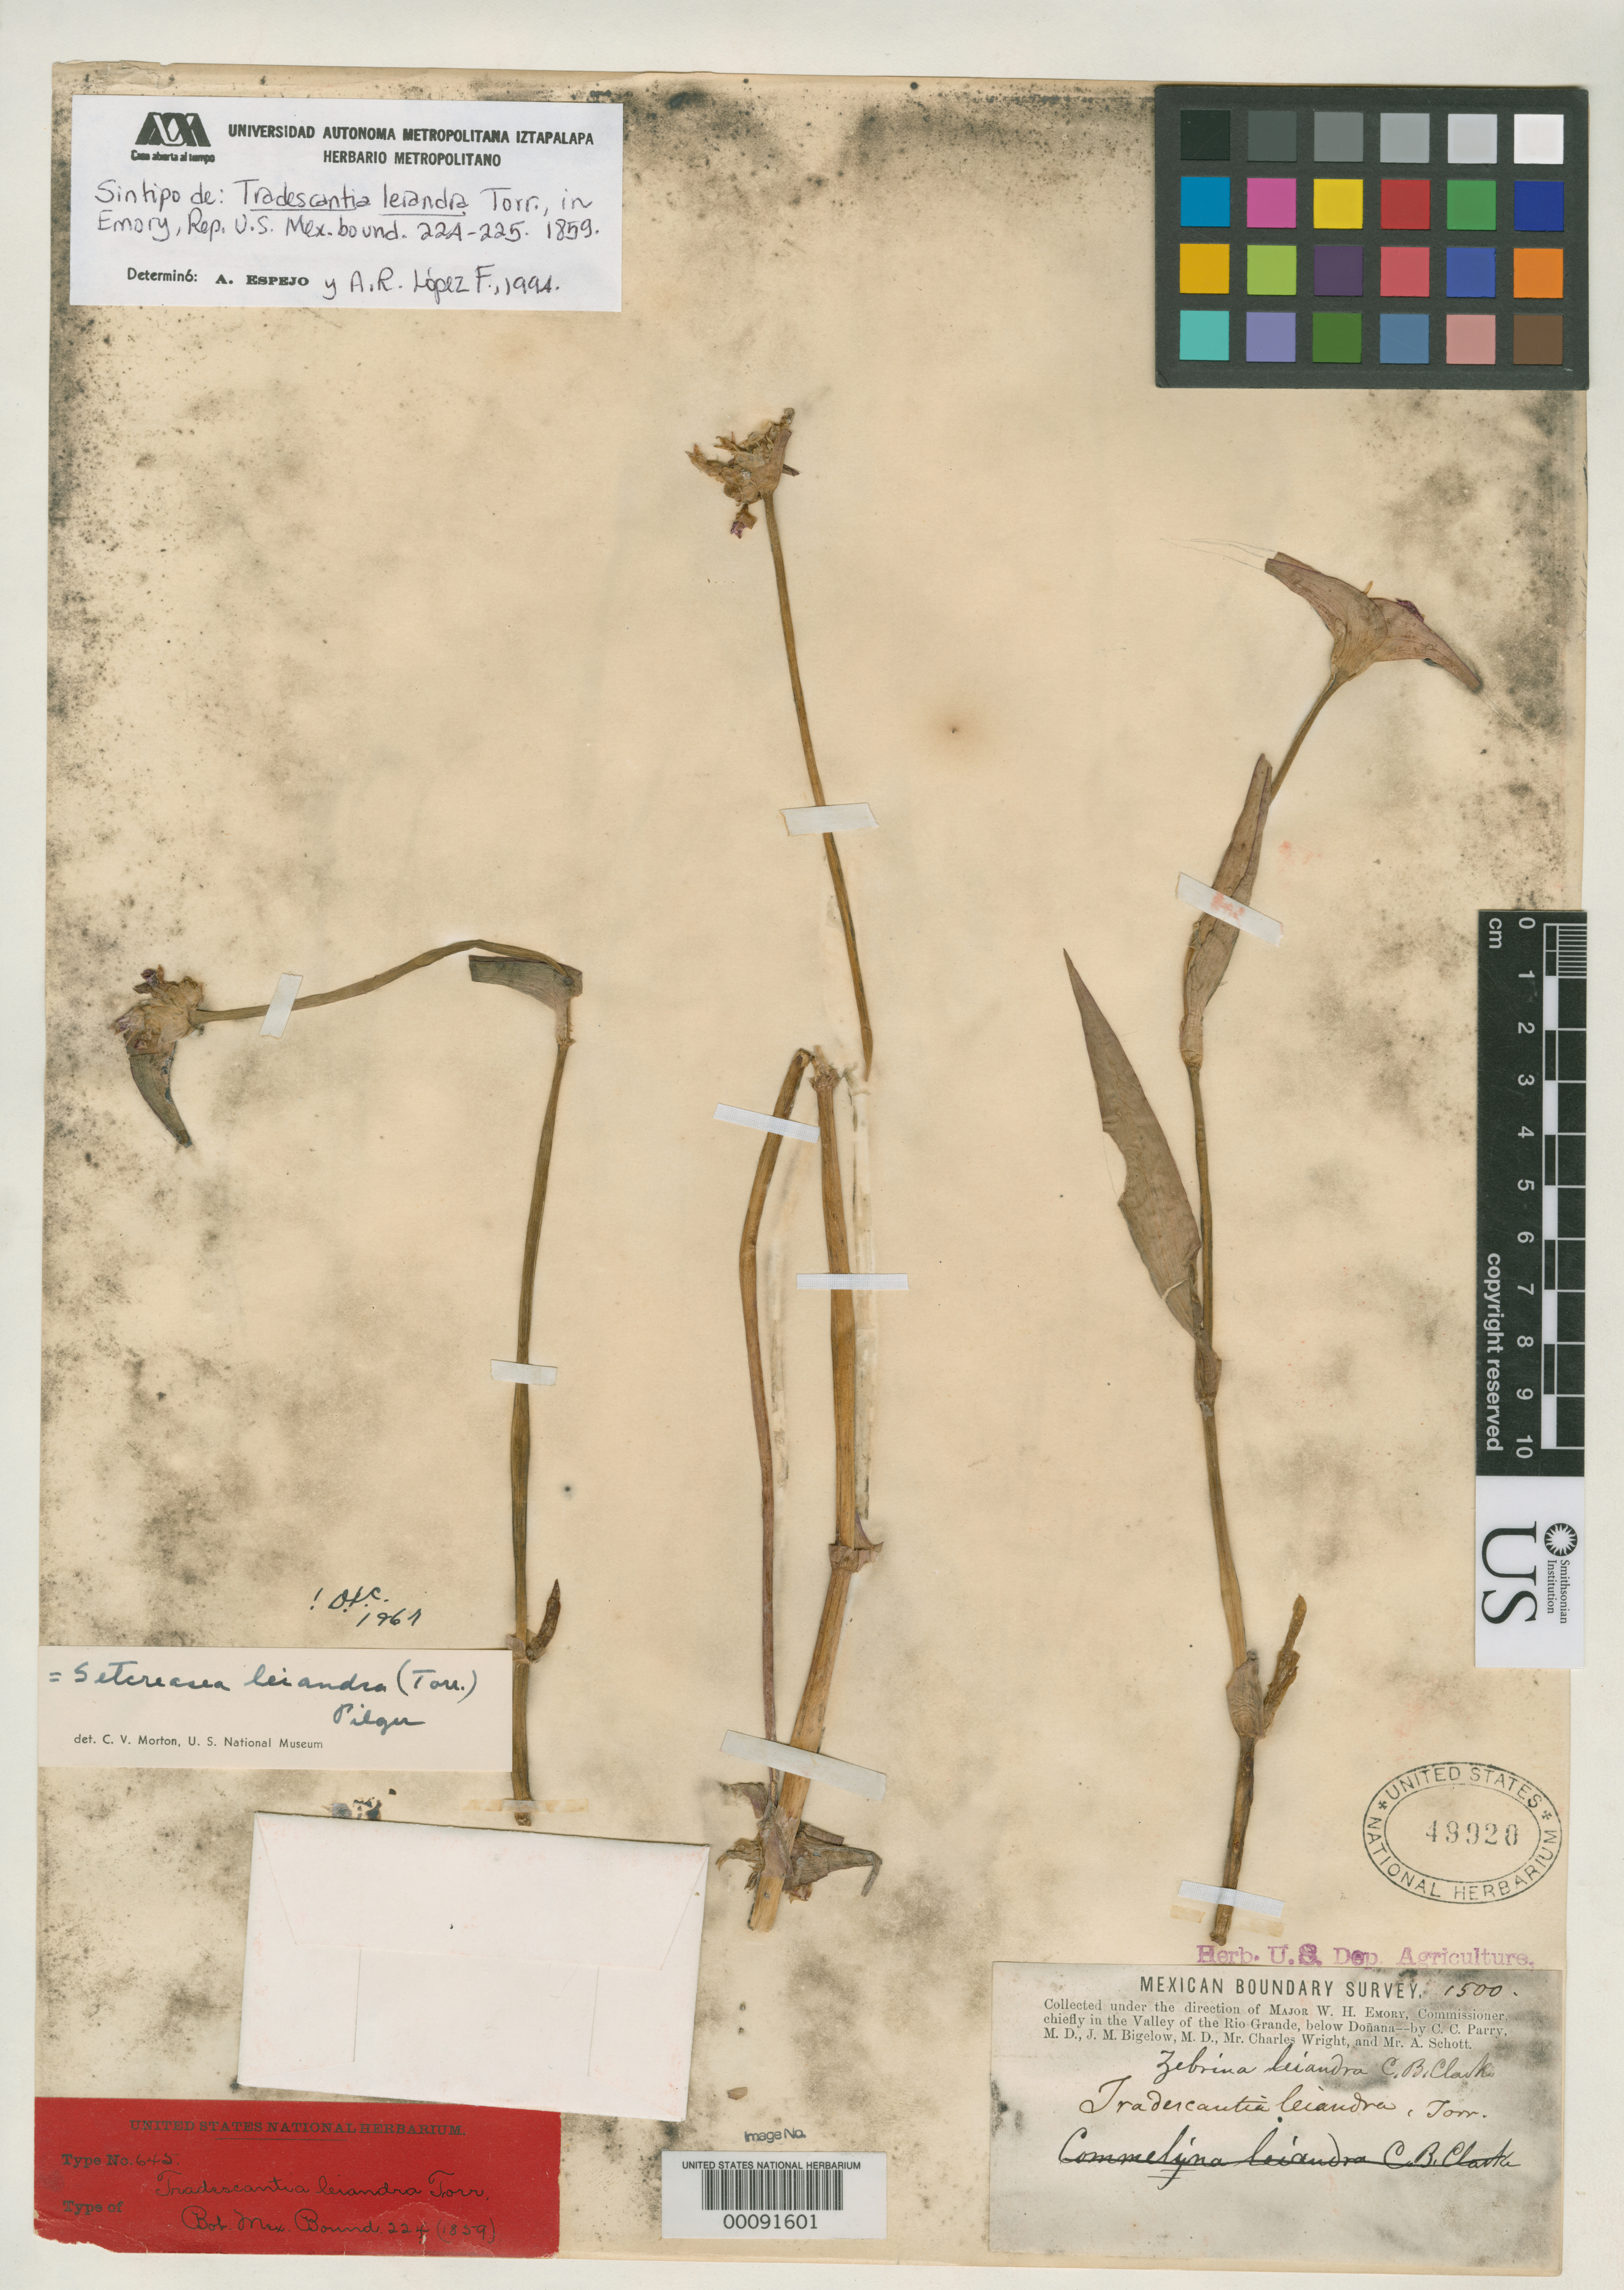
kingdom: Plantae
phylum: Tracheophyta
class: Liliopsida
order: Commelinales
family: Commelinaceae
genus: Tradescantia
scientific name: Tradescantia leiandra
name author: Torr.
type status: Type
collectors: J. M. Bigelow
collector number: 1500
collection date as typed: Sep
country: Mexico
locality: Puerto de Peysano, valley of the Rio Grande, below Donana.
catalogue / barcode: US 49920